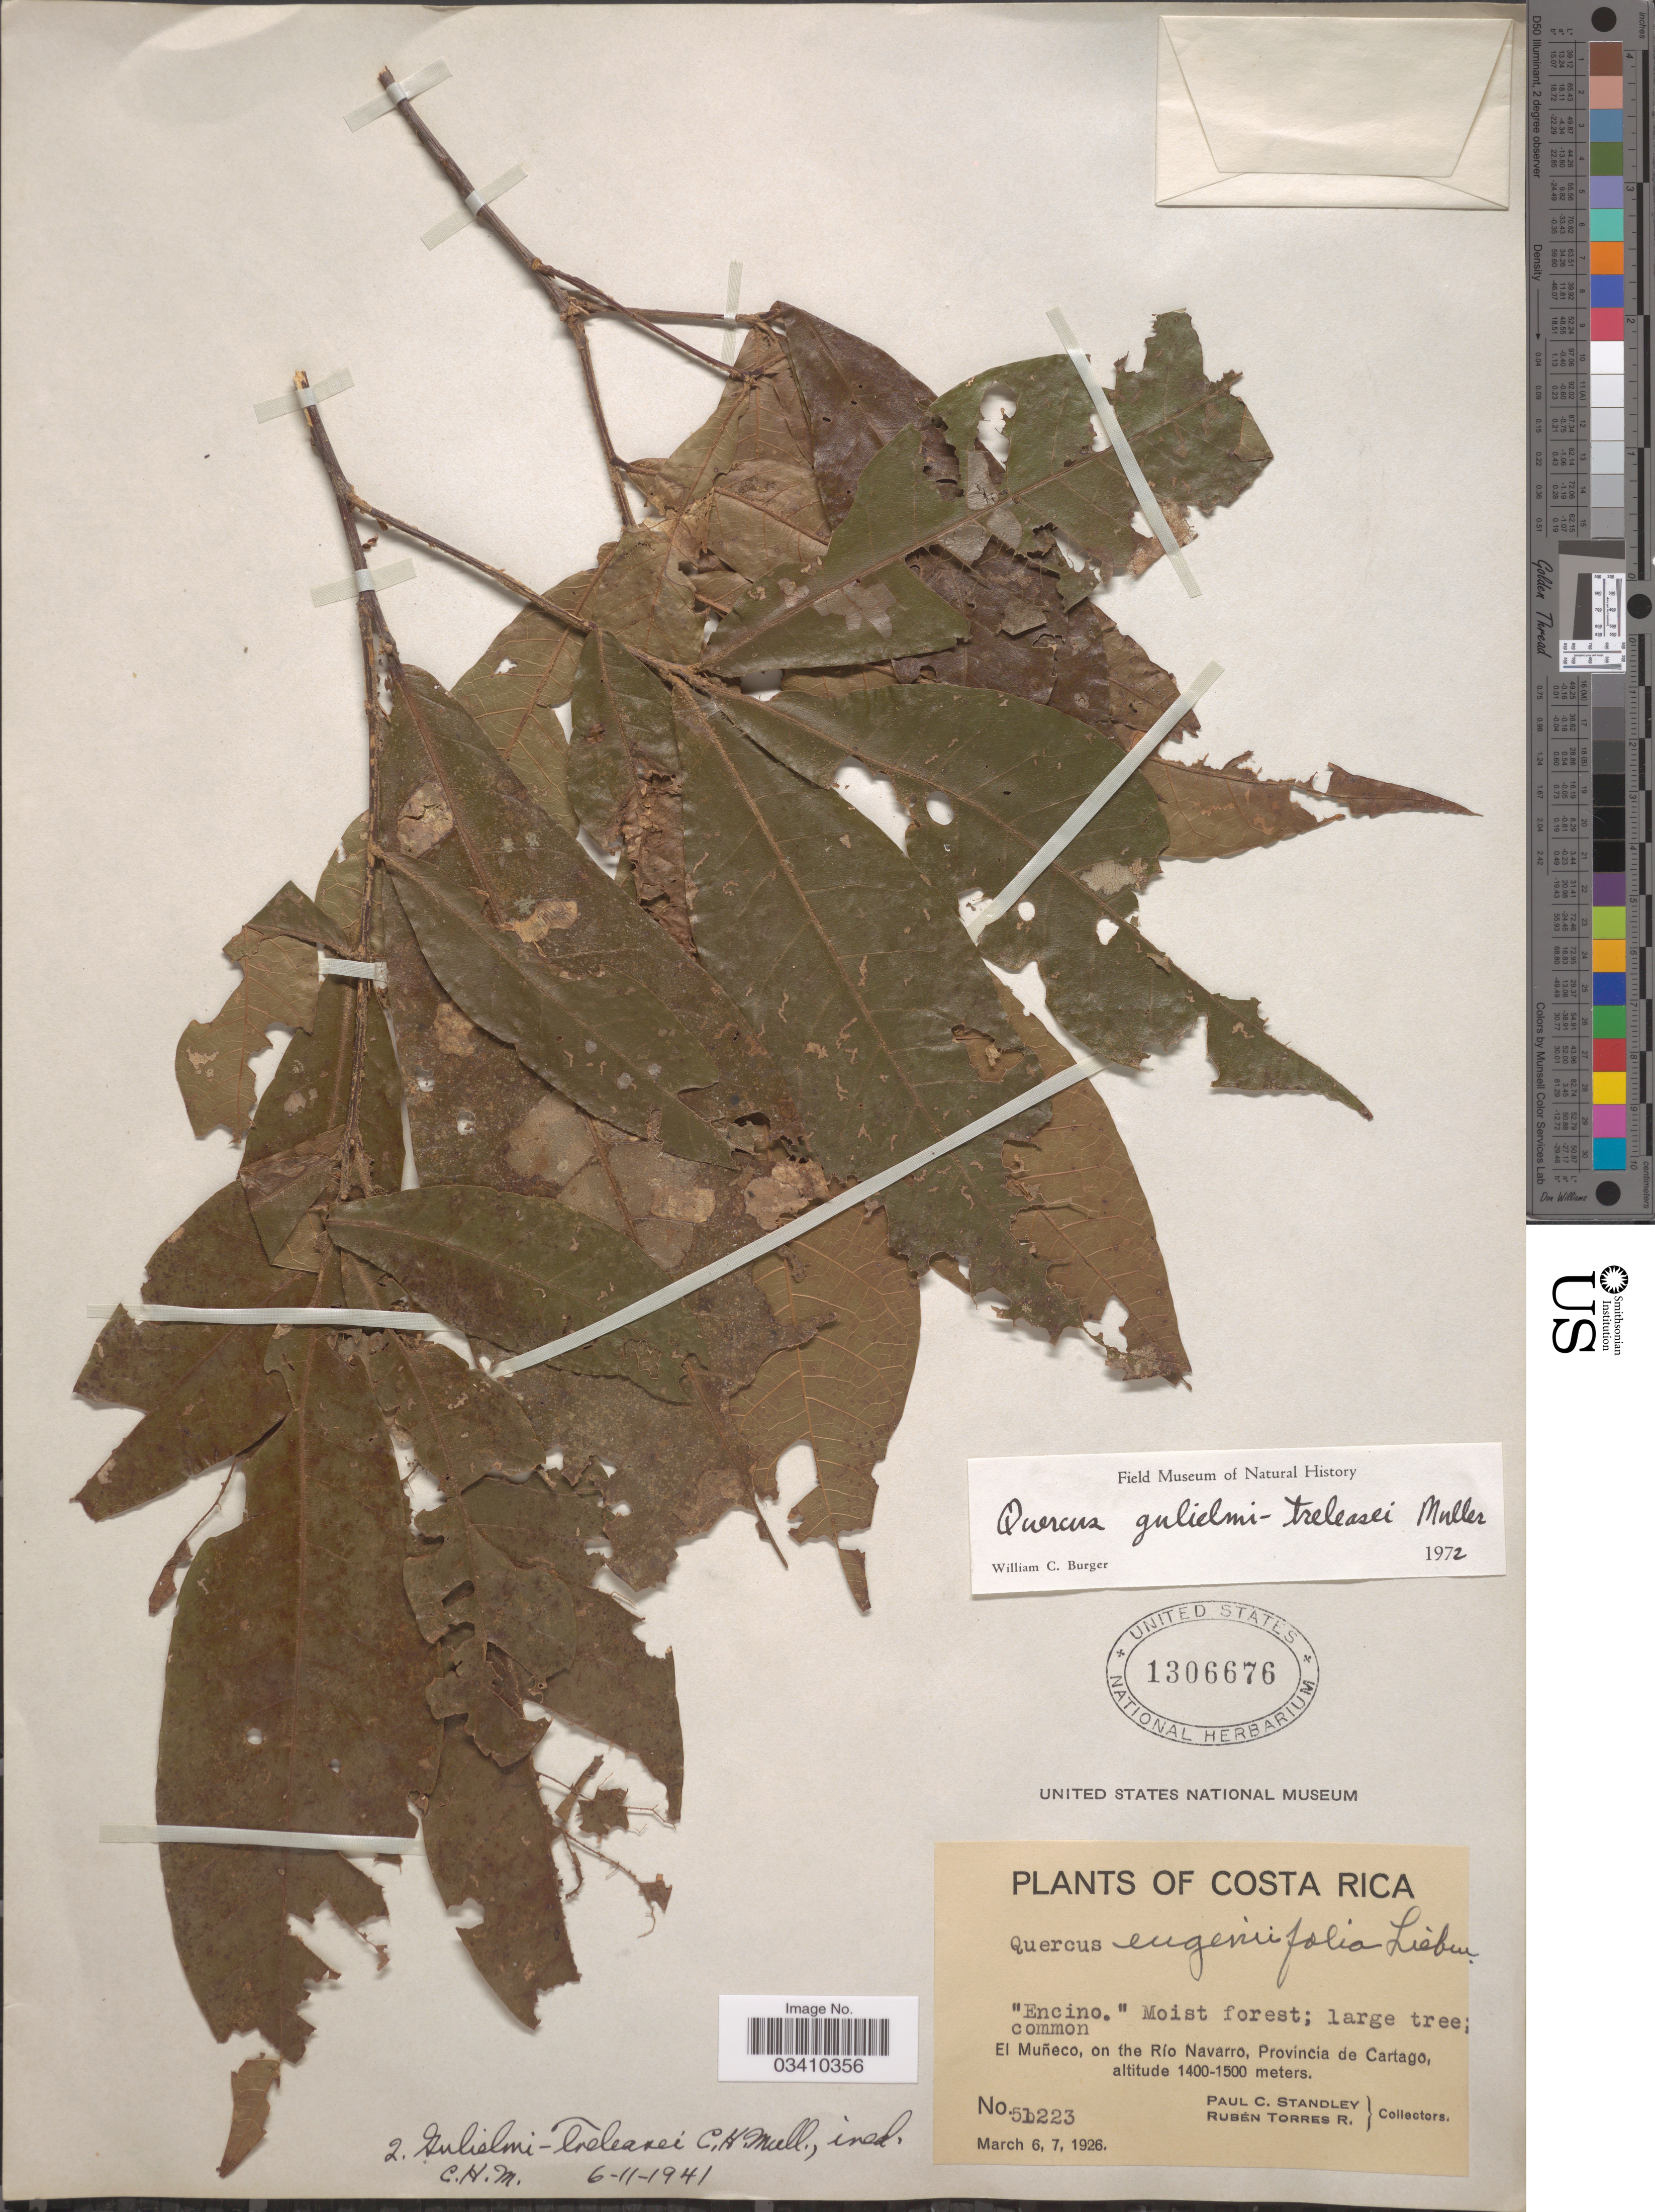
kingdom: Plantae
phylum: Tracheophyta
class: Magnoliopsida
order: Fagales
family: Fagaceae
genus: Quercus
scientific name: Quercus gulielmi-treleasei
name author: C.H. Müll.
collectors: P. C. Standley & R. Torres Rojas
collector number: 51223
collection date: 1926-03-06/1926-03-07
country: Costa Rica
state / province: Cartago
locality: El Muñeco, on the Río Navarro.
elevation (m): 1400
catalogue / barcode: US 1306676